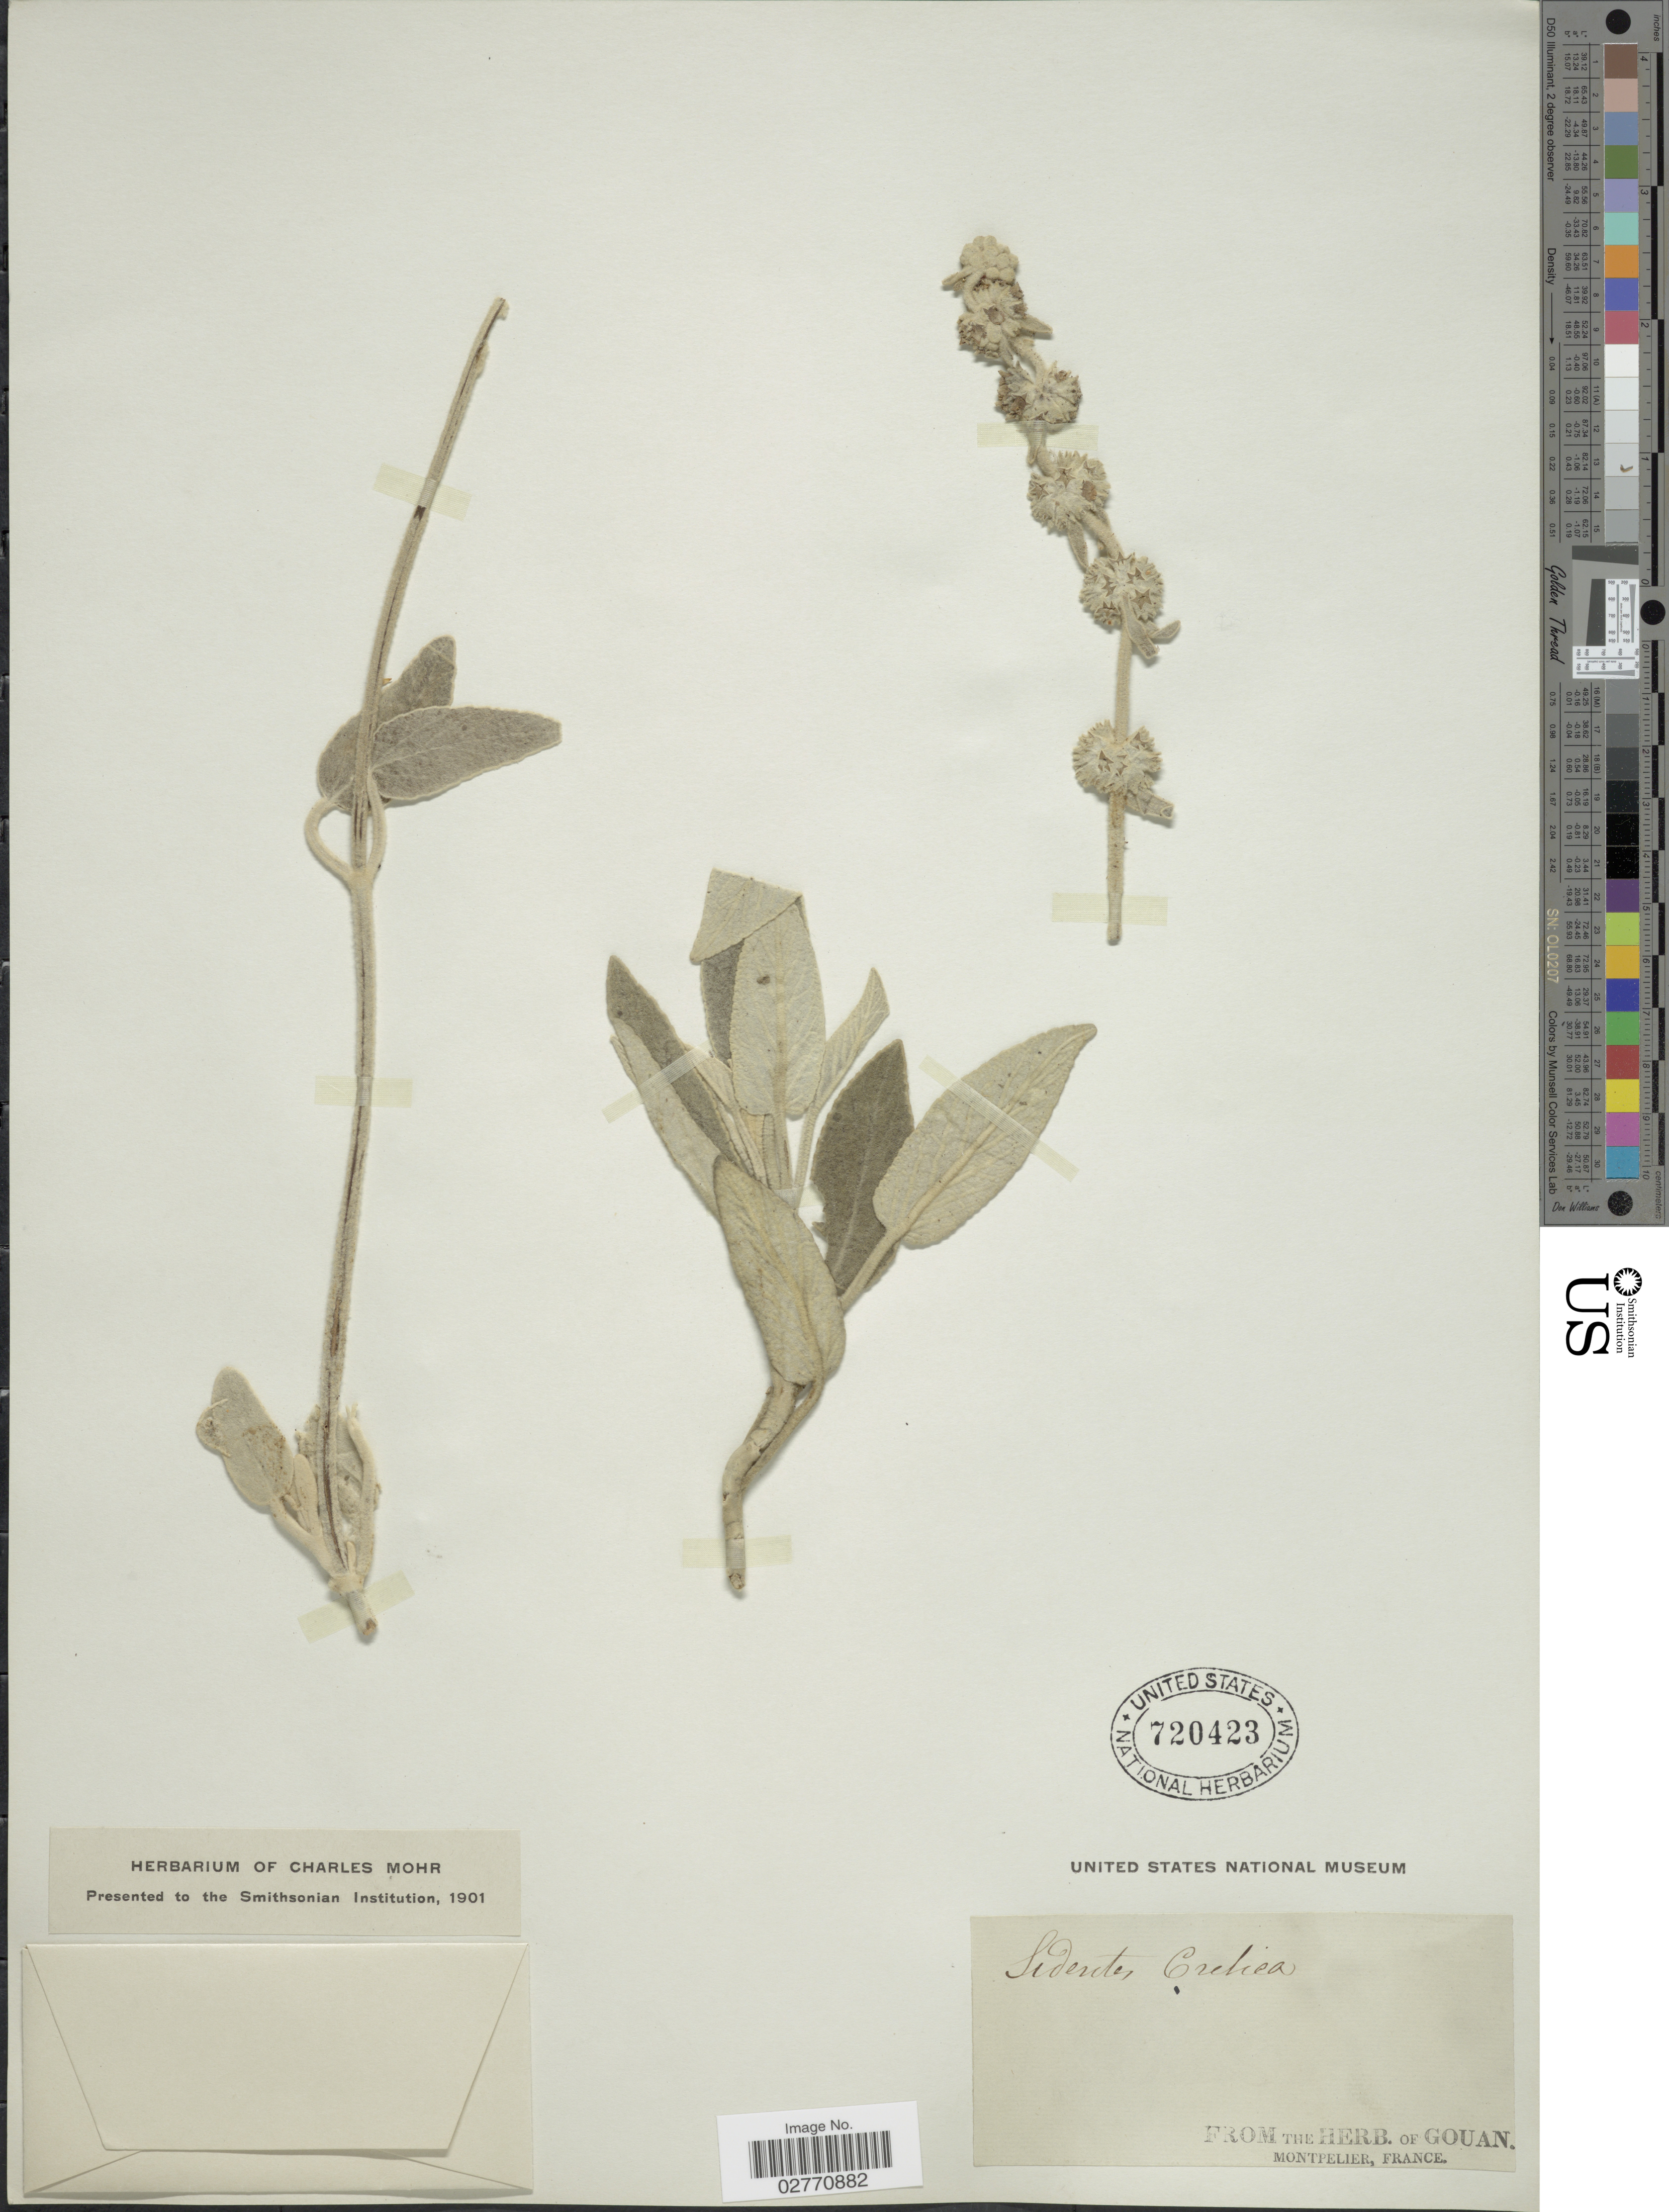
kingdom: Plantae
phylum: Tracheophyta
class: Magnoliopsida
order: Lamiales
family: Lamiaceae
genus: Sideritis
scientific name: Sideritis cretica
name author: L.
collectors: ex herb. Gouan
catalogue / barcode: US 720423